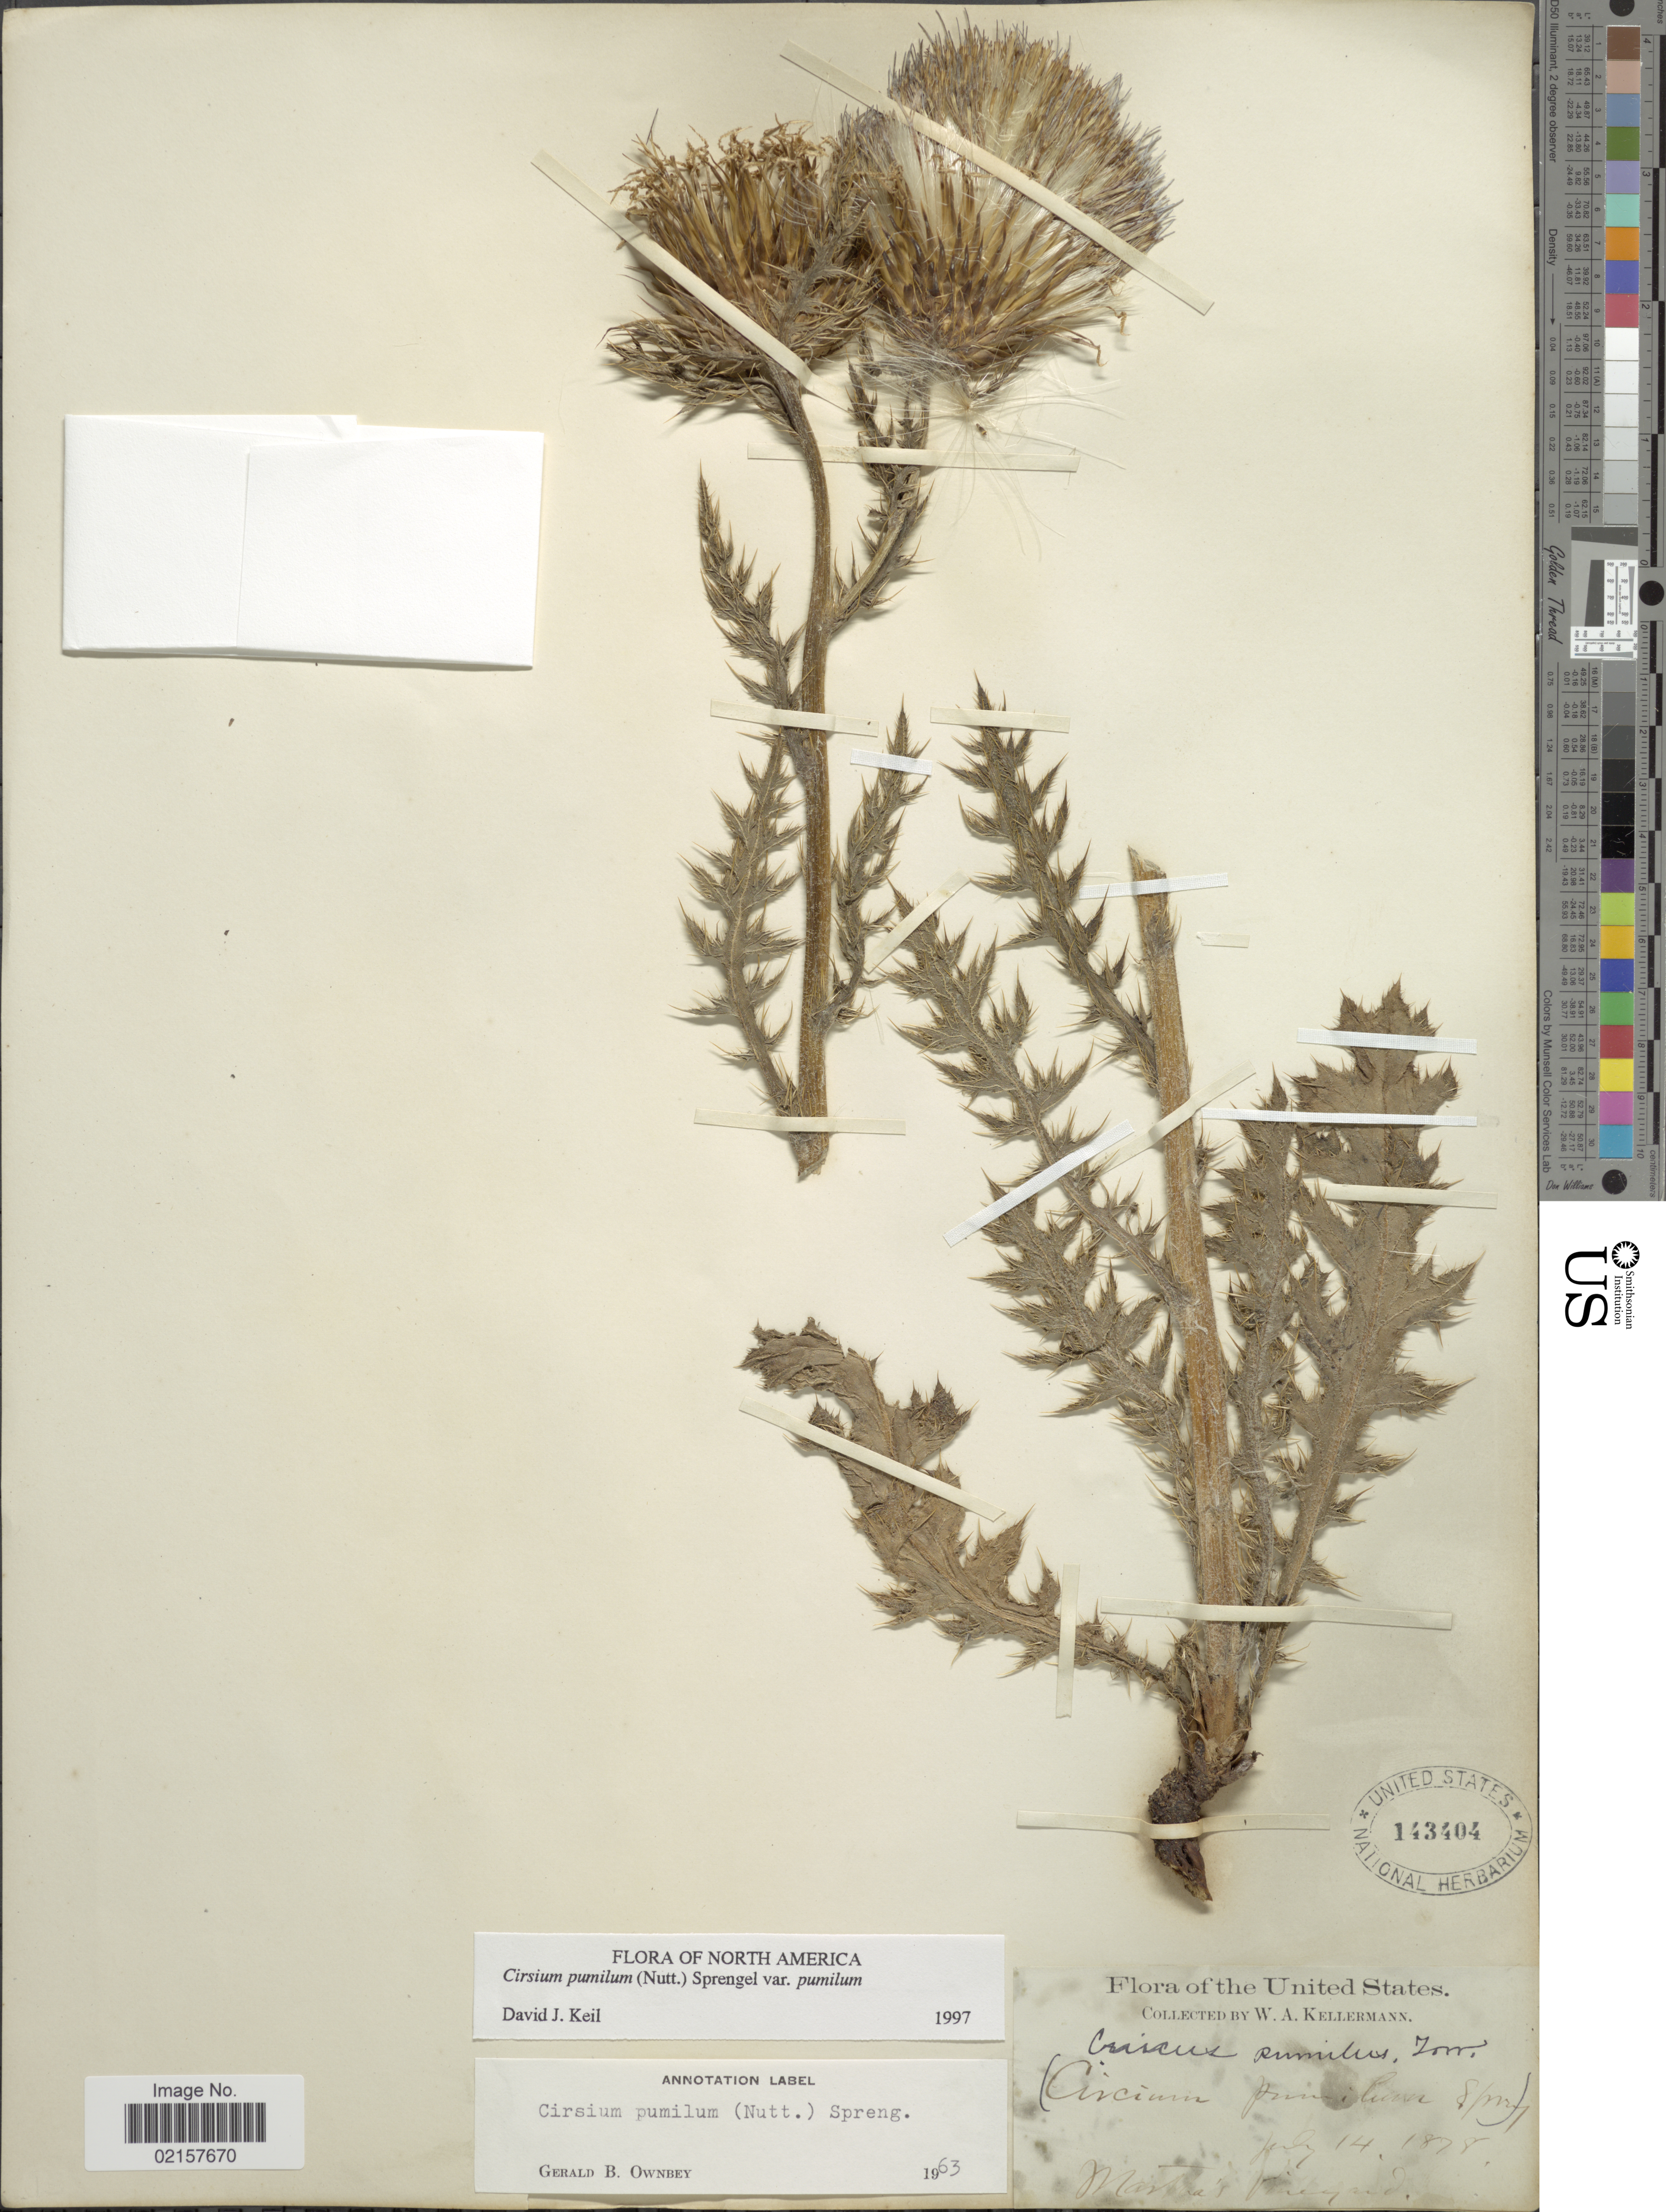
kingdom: Plantae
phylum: Tracheophyta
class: Magnoliopsida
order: Asterales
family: Asteraceae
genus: Cirsium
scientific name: Cirsium pumilum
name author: (Nutt.) Spreng.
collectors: W. A. Kellermann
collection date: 1878-07-14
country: United States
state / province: Massachusetts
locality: Martha's Vineyard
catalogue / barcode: US 143404